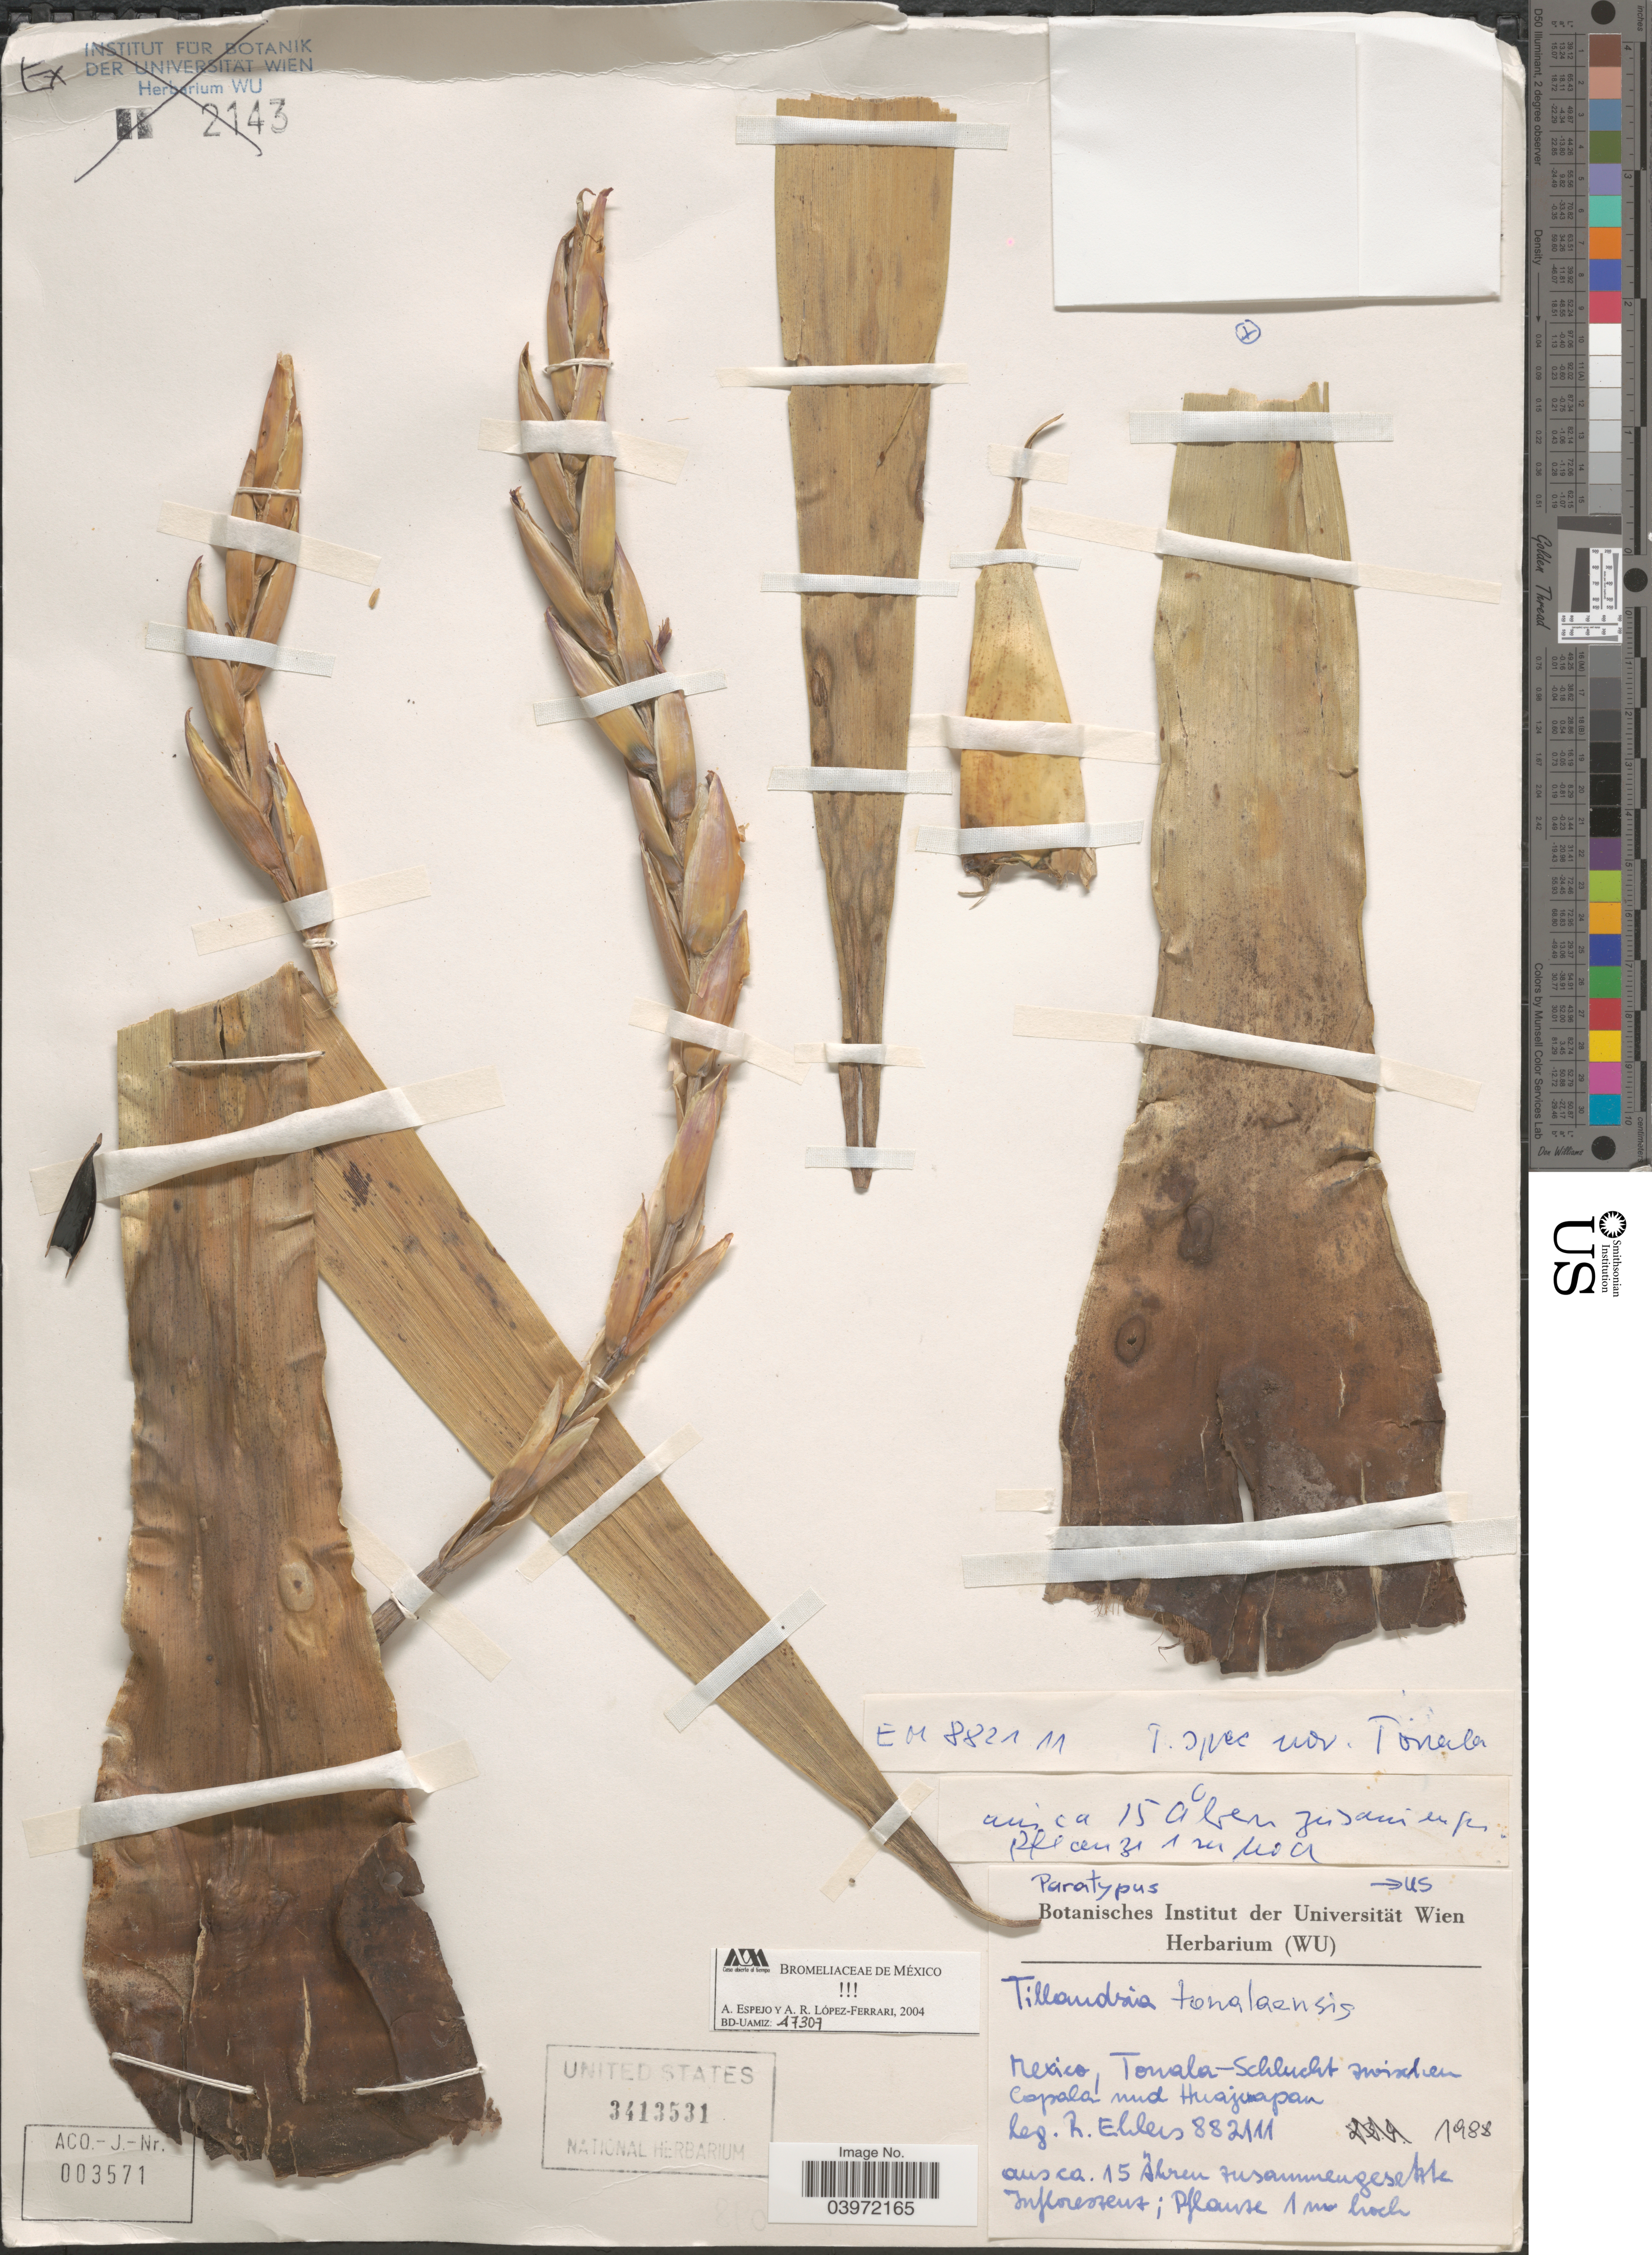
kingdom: Plantae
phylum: Tracheophyta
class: Liliopsida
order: Poales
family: Bromeliaceae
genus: Tillandsia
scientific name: Tillandsia tonalaensis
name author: Ehlers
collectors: R. Ehlers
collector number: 882111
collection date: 1988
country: Mexico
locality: Tonala-Schlucht swischen Copala und Huajuapan.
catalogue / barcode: US 3413531